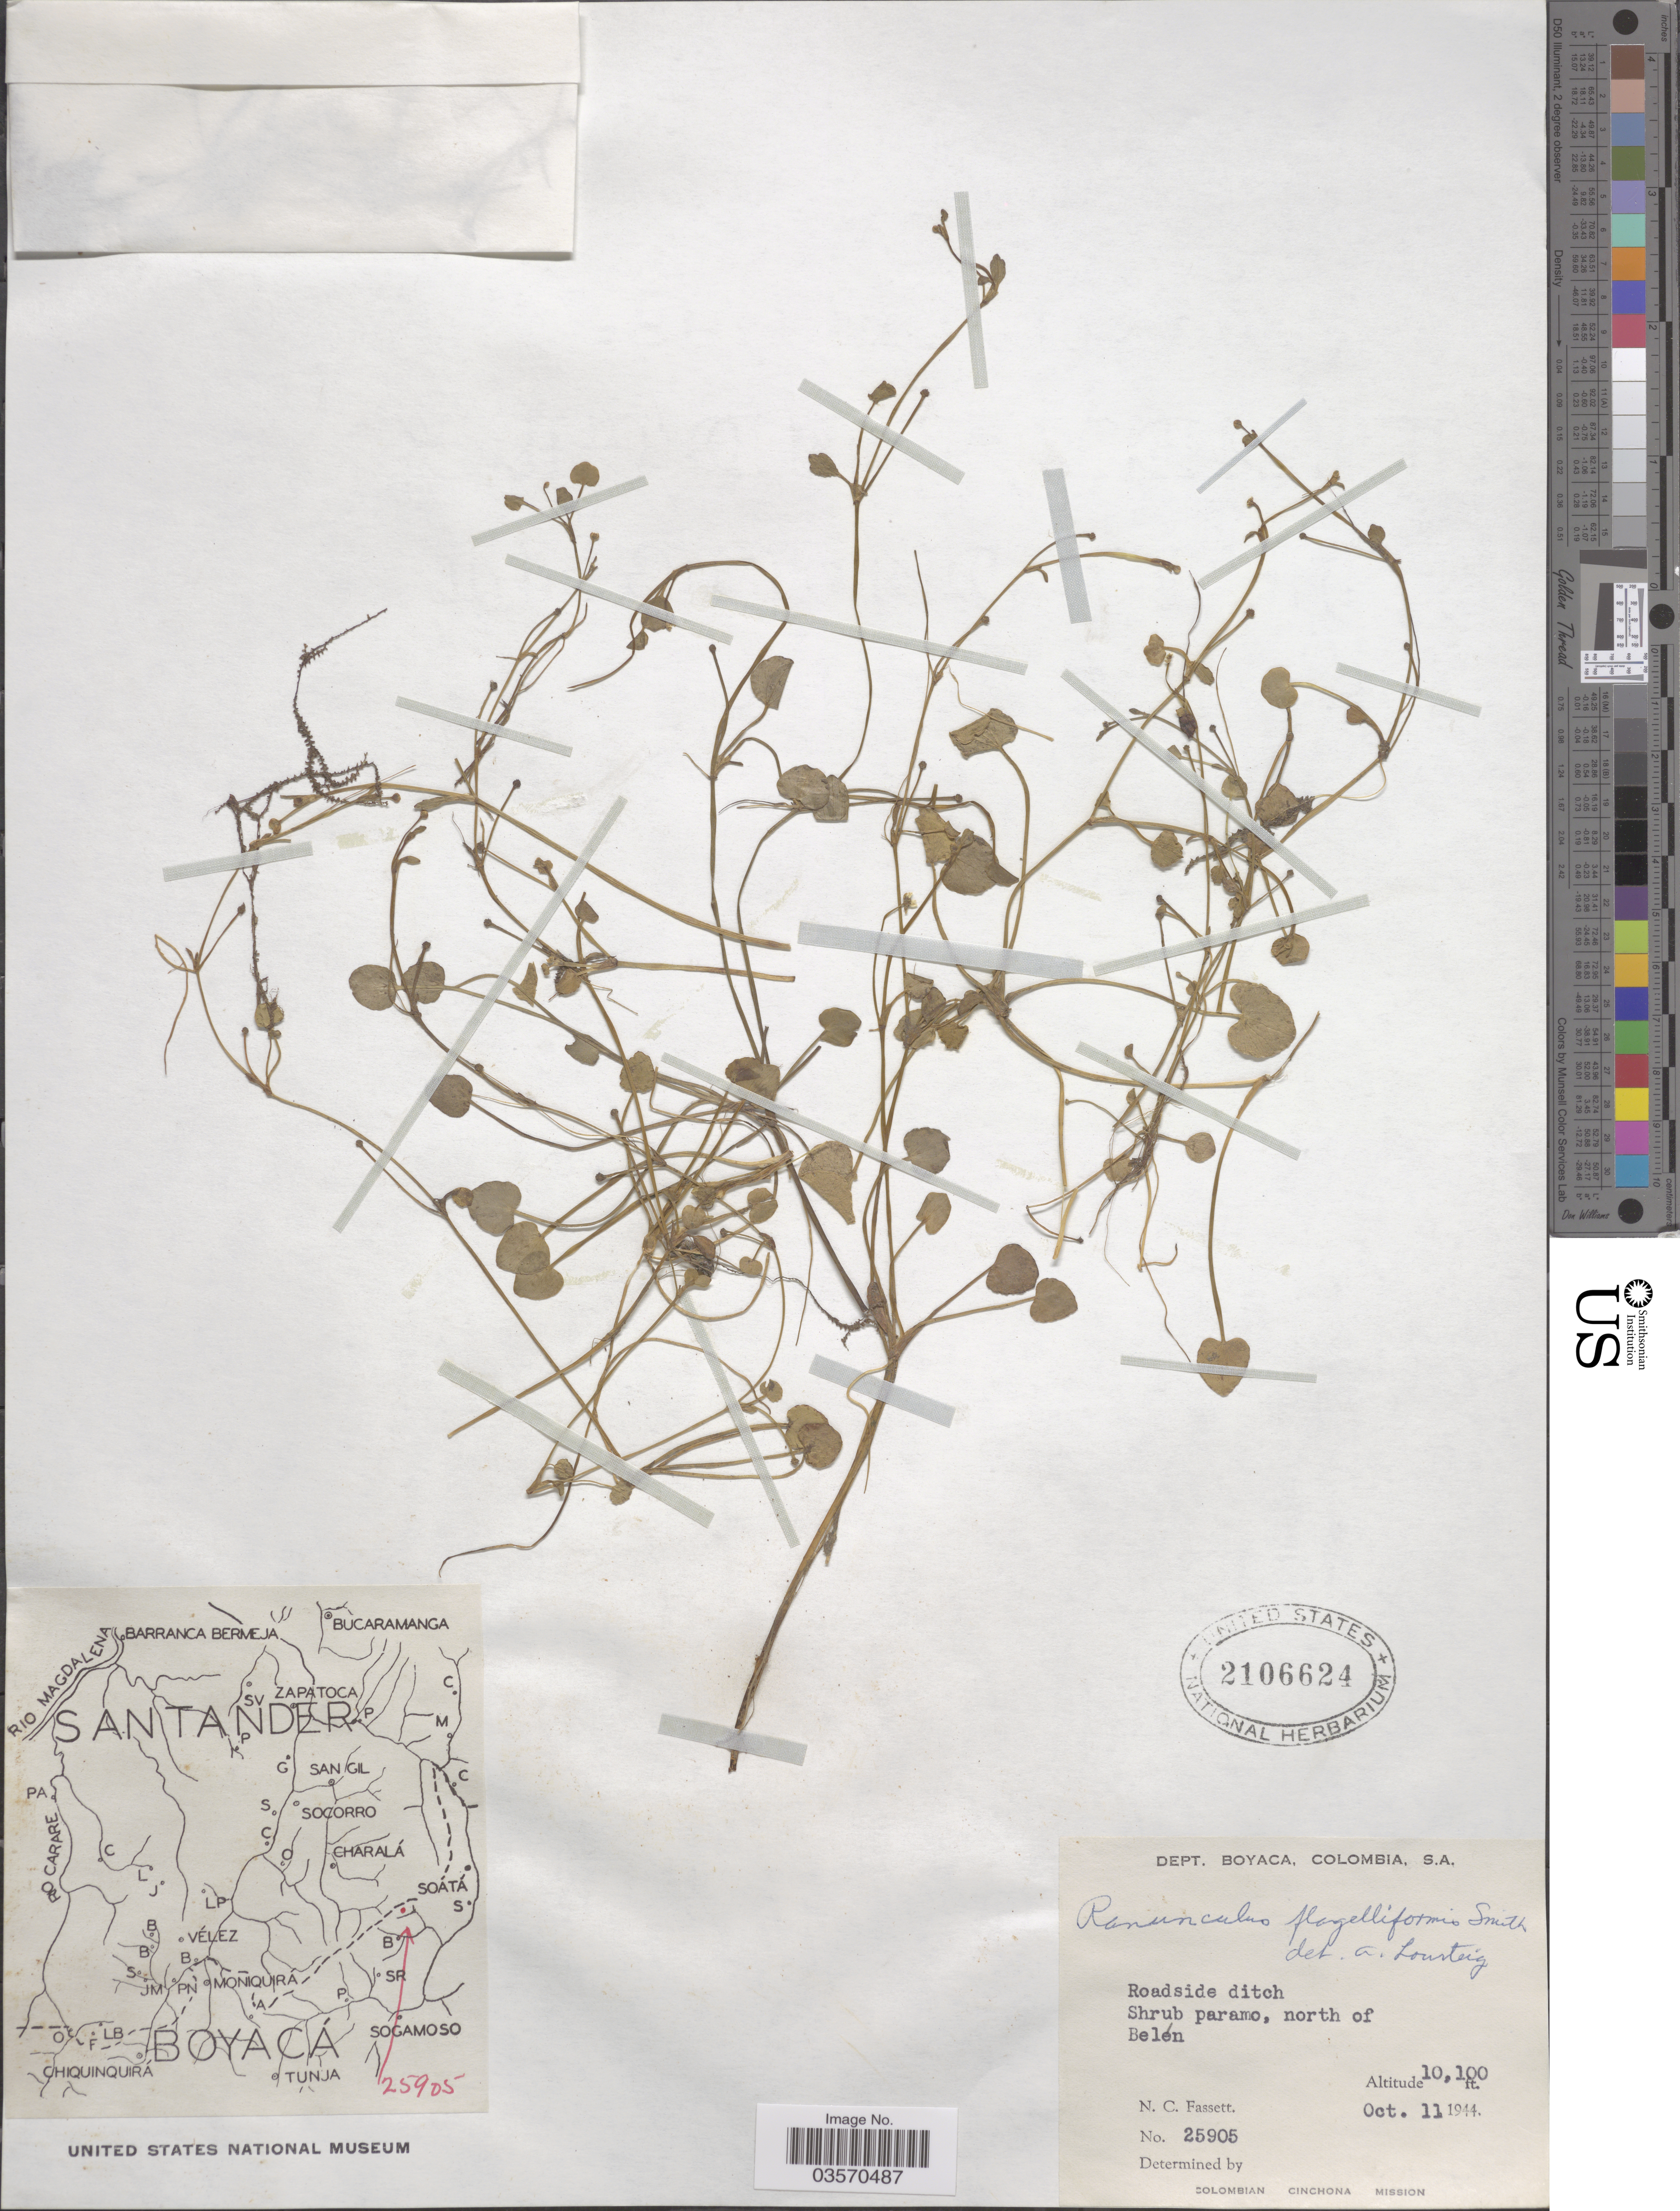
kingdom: Plantae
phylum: Tracheophyta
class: Magnoliopsida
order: Ranunculales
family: Ranunculaceae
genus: Ranunculus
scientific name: Ranunculus flagelliformis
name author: Sm.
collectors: N. C. Fassett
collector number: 25905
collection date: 1944-10-11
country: Colombia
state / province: Boyacá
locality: Dep. Boyaca. North of Belén.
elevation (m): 3078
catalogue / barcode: US 2106624